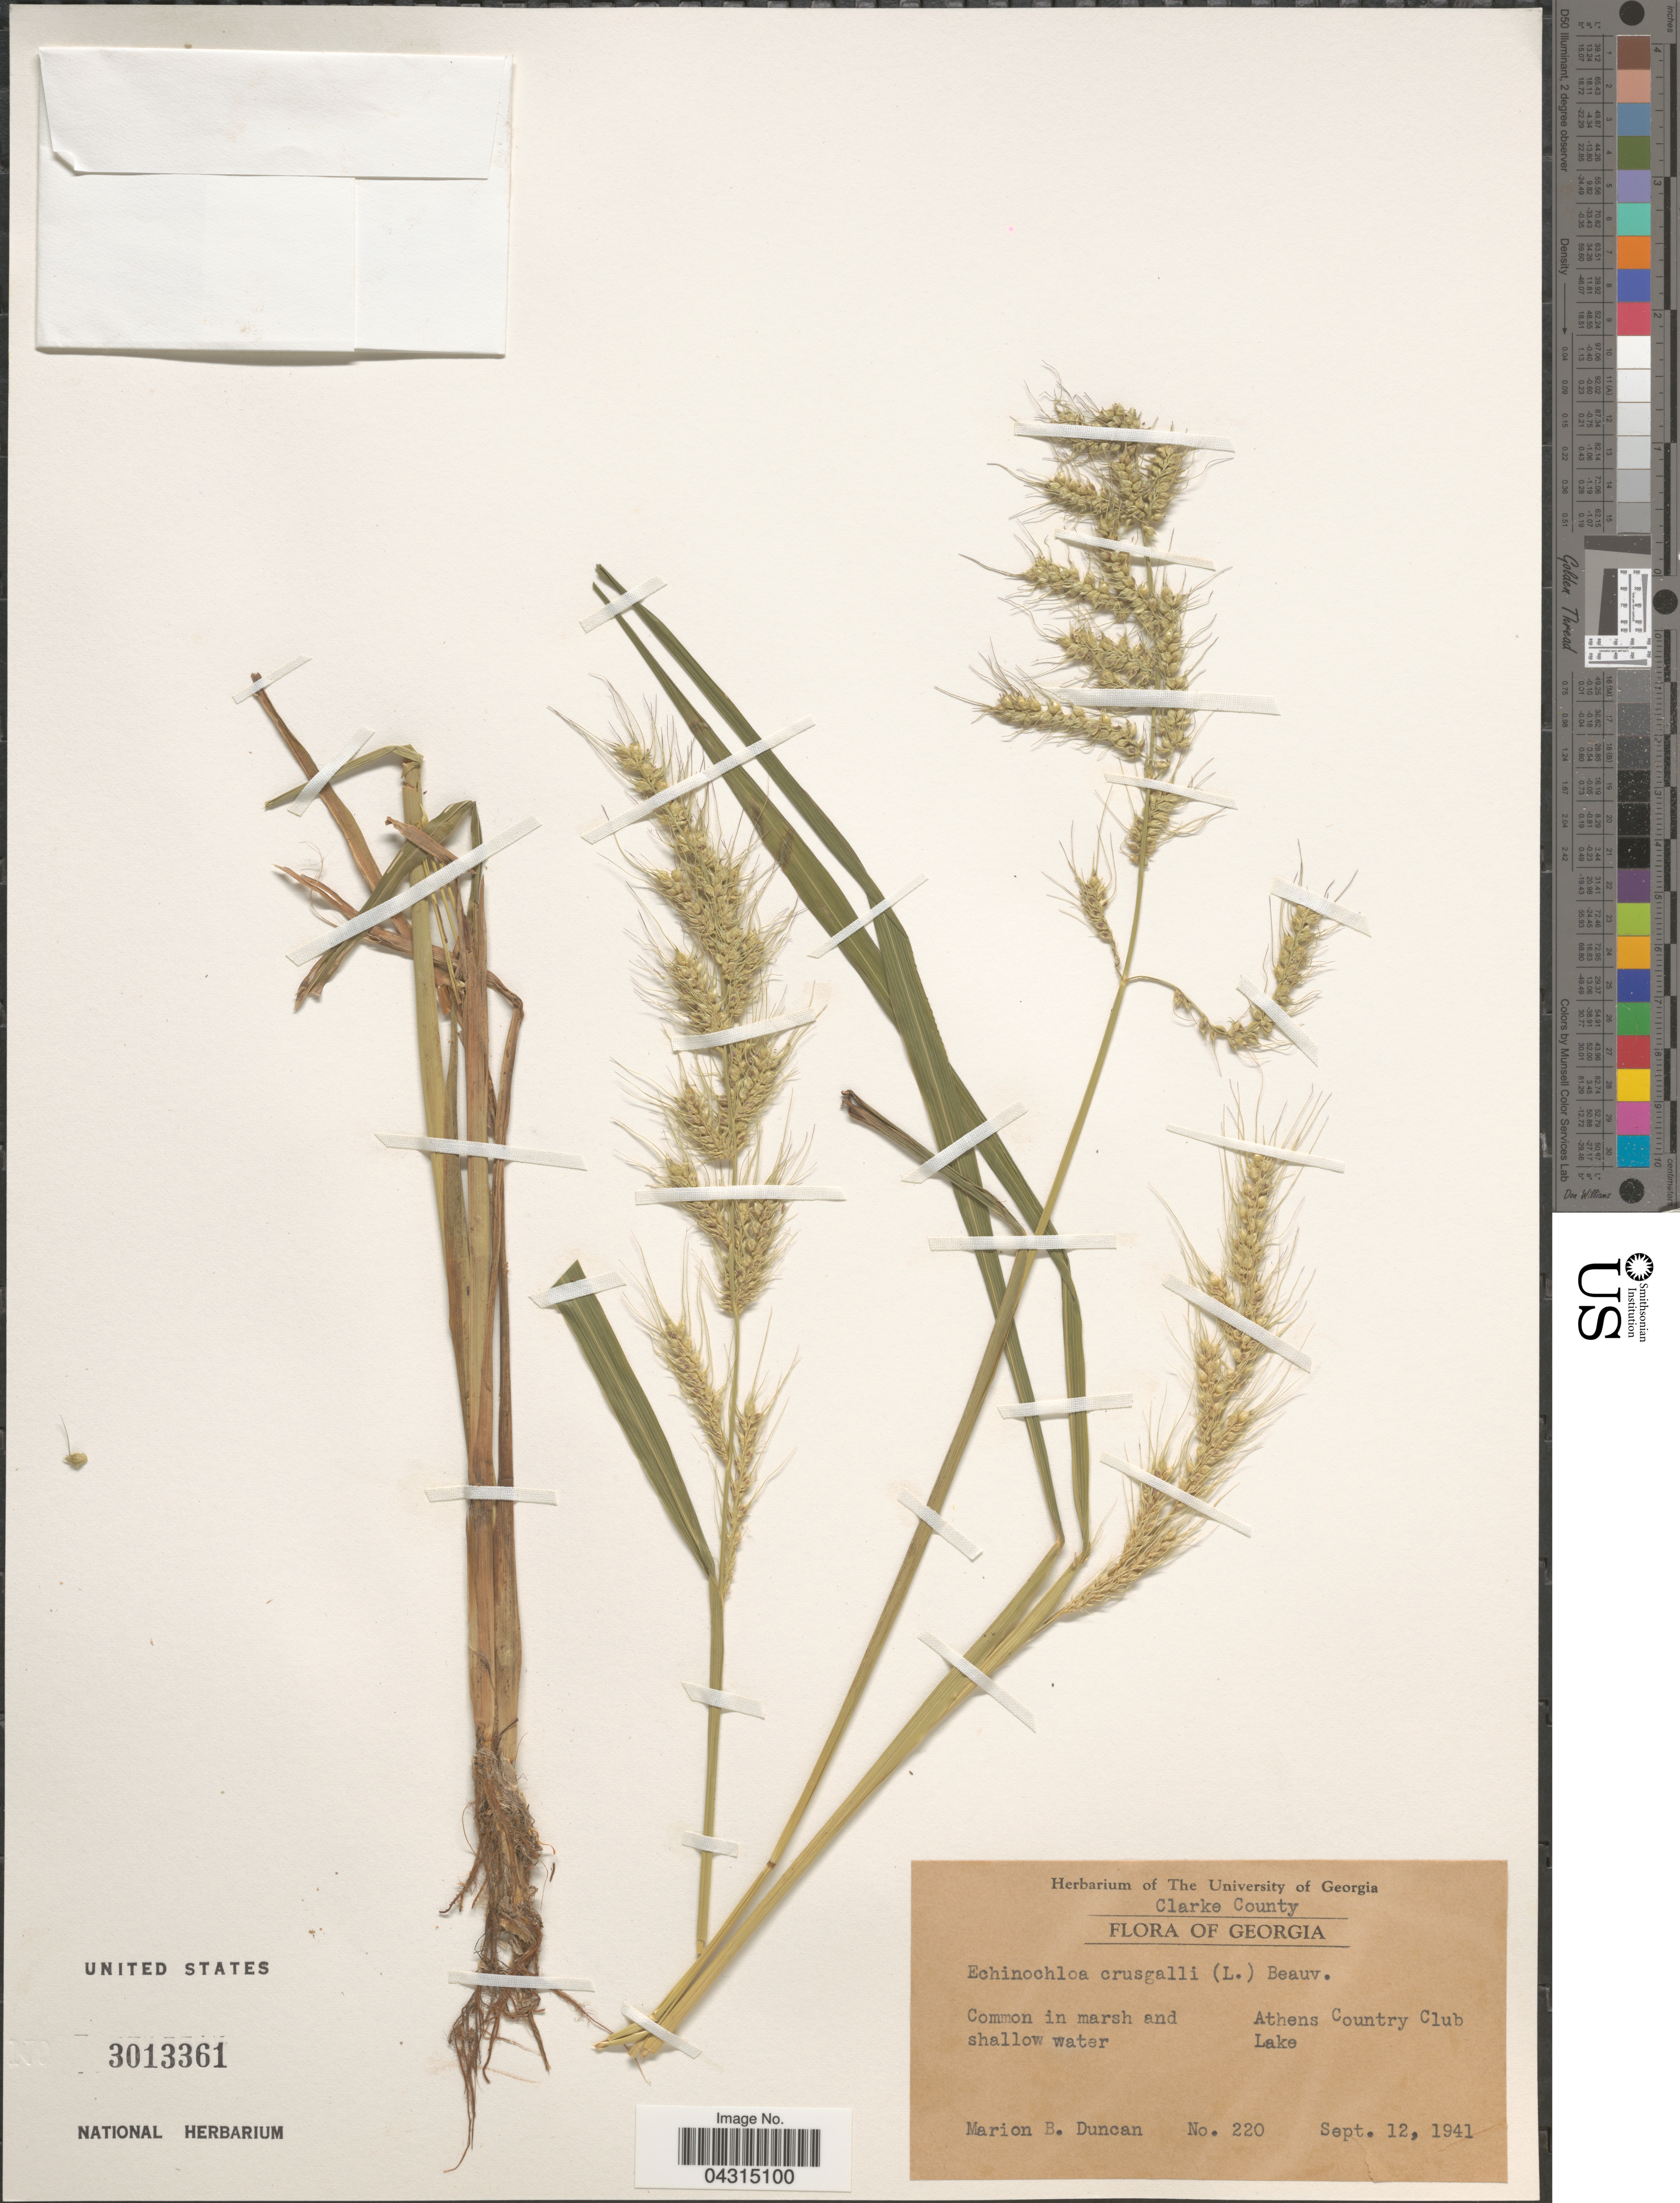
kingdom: Plantae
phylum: Tracheophyta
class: Liliopsida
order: Poales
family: Poaceae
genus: Echinochloa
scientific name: Echinochloa crus-galli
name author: (L.) P. Beauv.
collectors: M. Duncan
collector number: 220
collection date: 1941-09-12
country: United States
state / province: Georgia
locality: Clarke County. Athens Country Club Lake.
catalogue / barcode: US 3013361